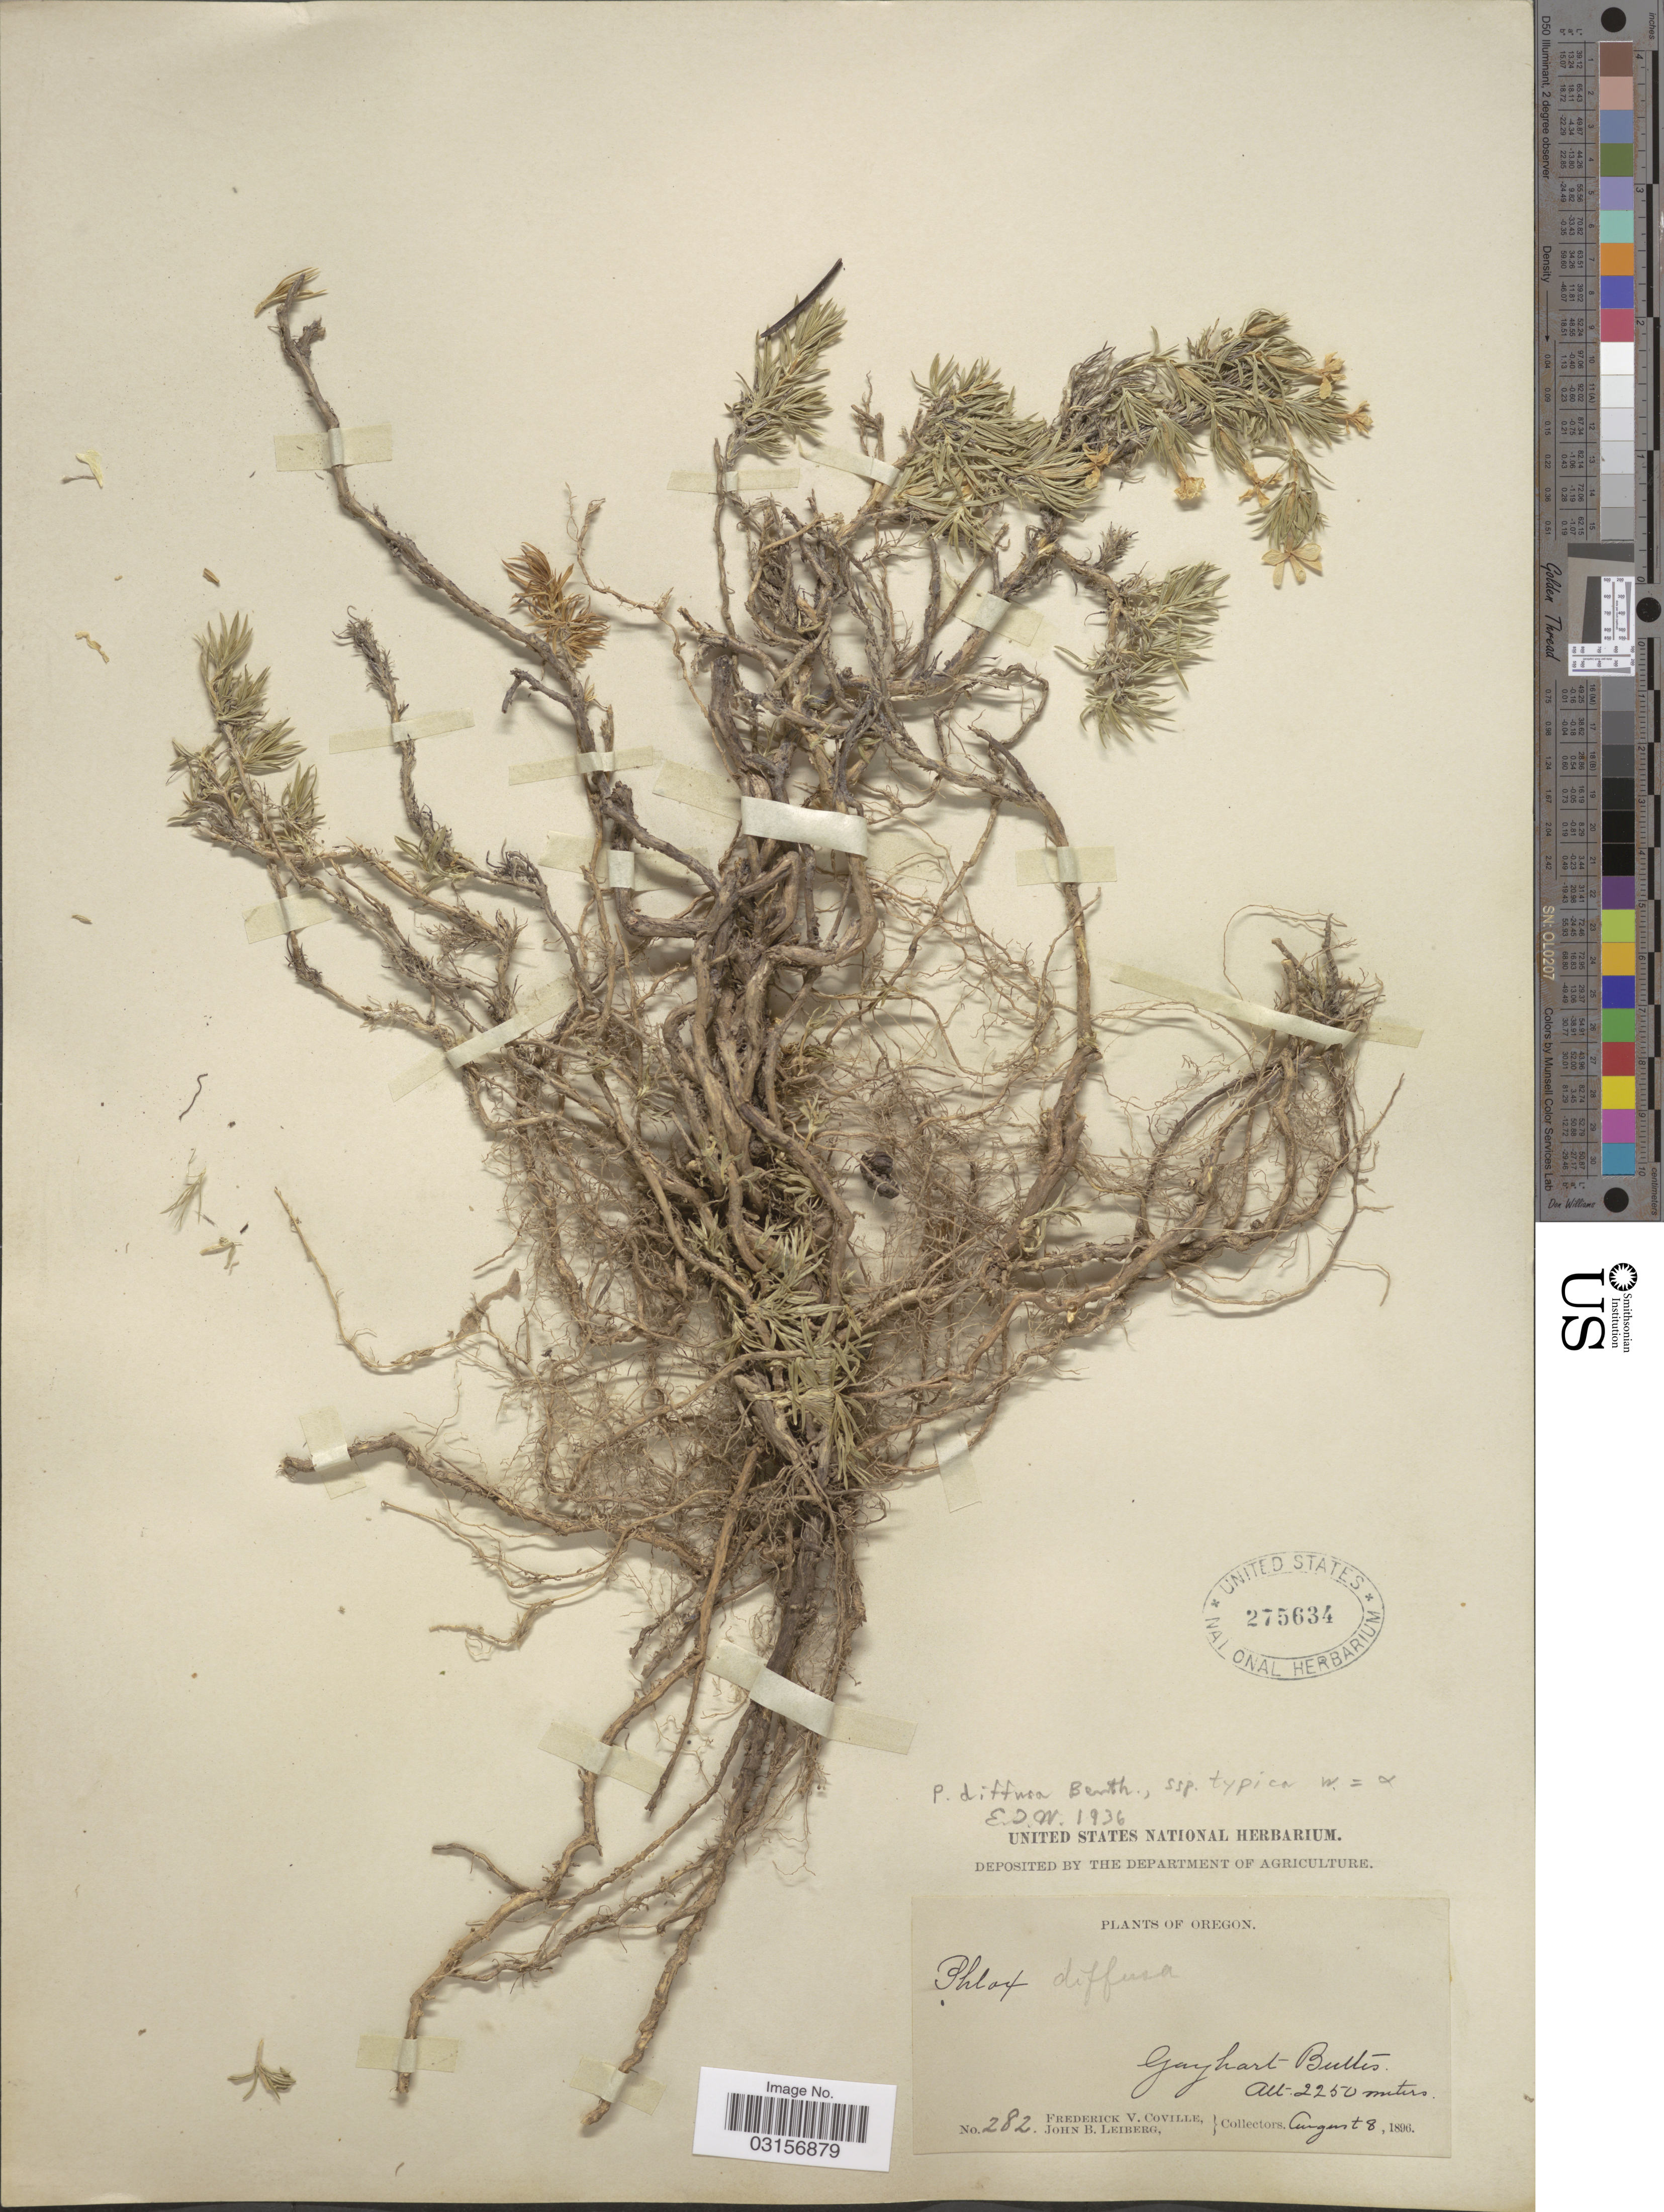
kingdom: Plantae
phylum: Tracheophyta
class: Magnoliopsida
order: Ericales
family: Polemoniaceae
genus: Phlox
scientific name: Phlox diffusa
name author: Benth.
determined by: Mayfield, M. H.; Ferguson, C. J.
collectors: F. V. Coville & J. B. Leiberg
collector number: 282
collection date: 1896-08-08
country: United States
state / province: Oregon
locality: Gayhart Buttes.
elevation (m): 2250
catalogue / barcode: US 275634